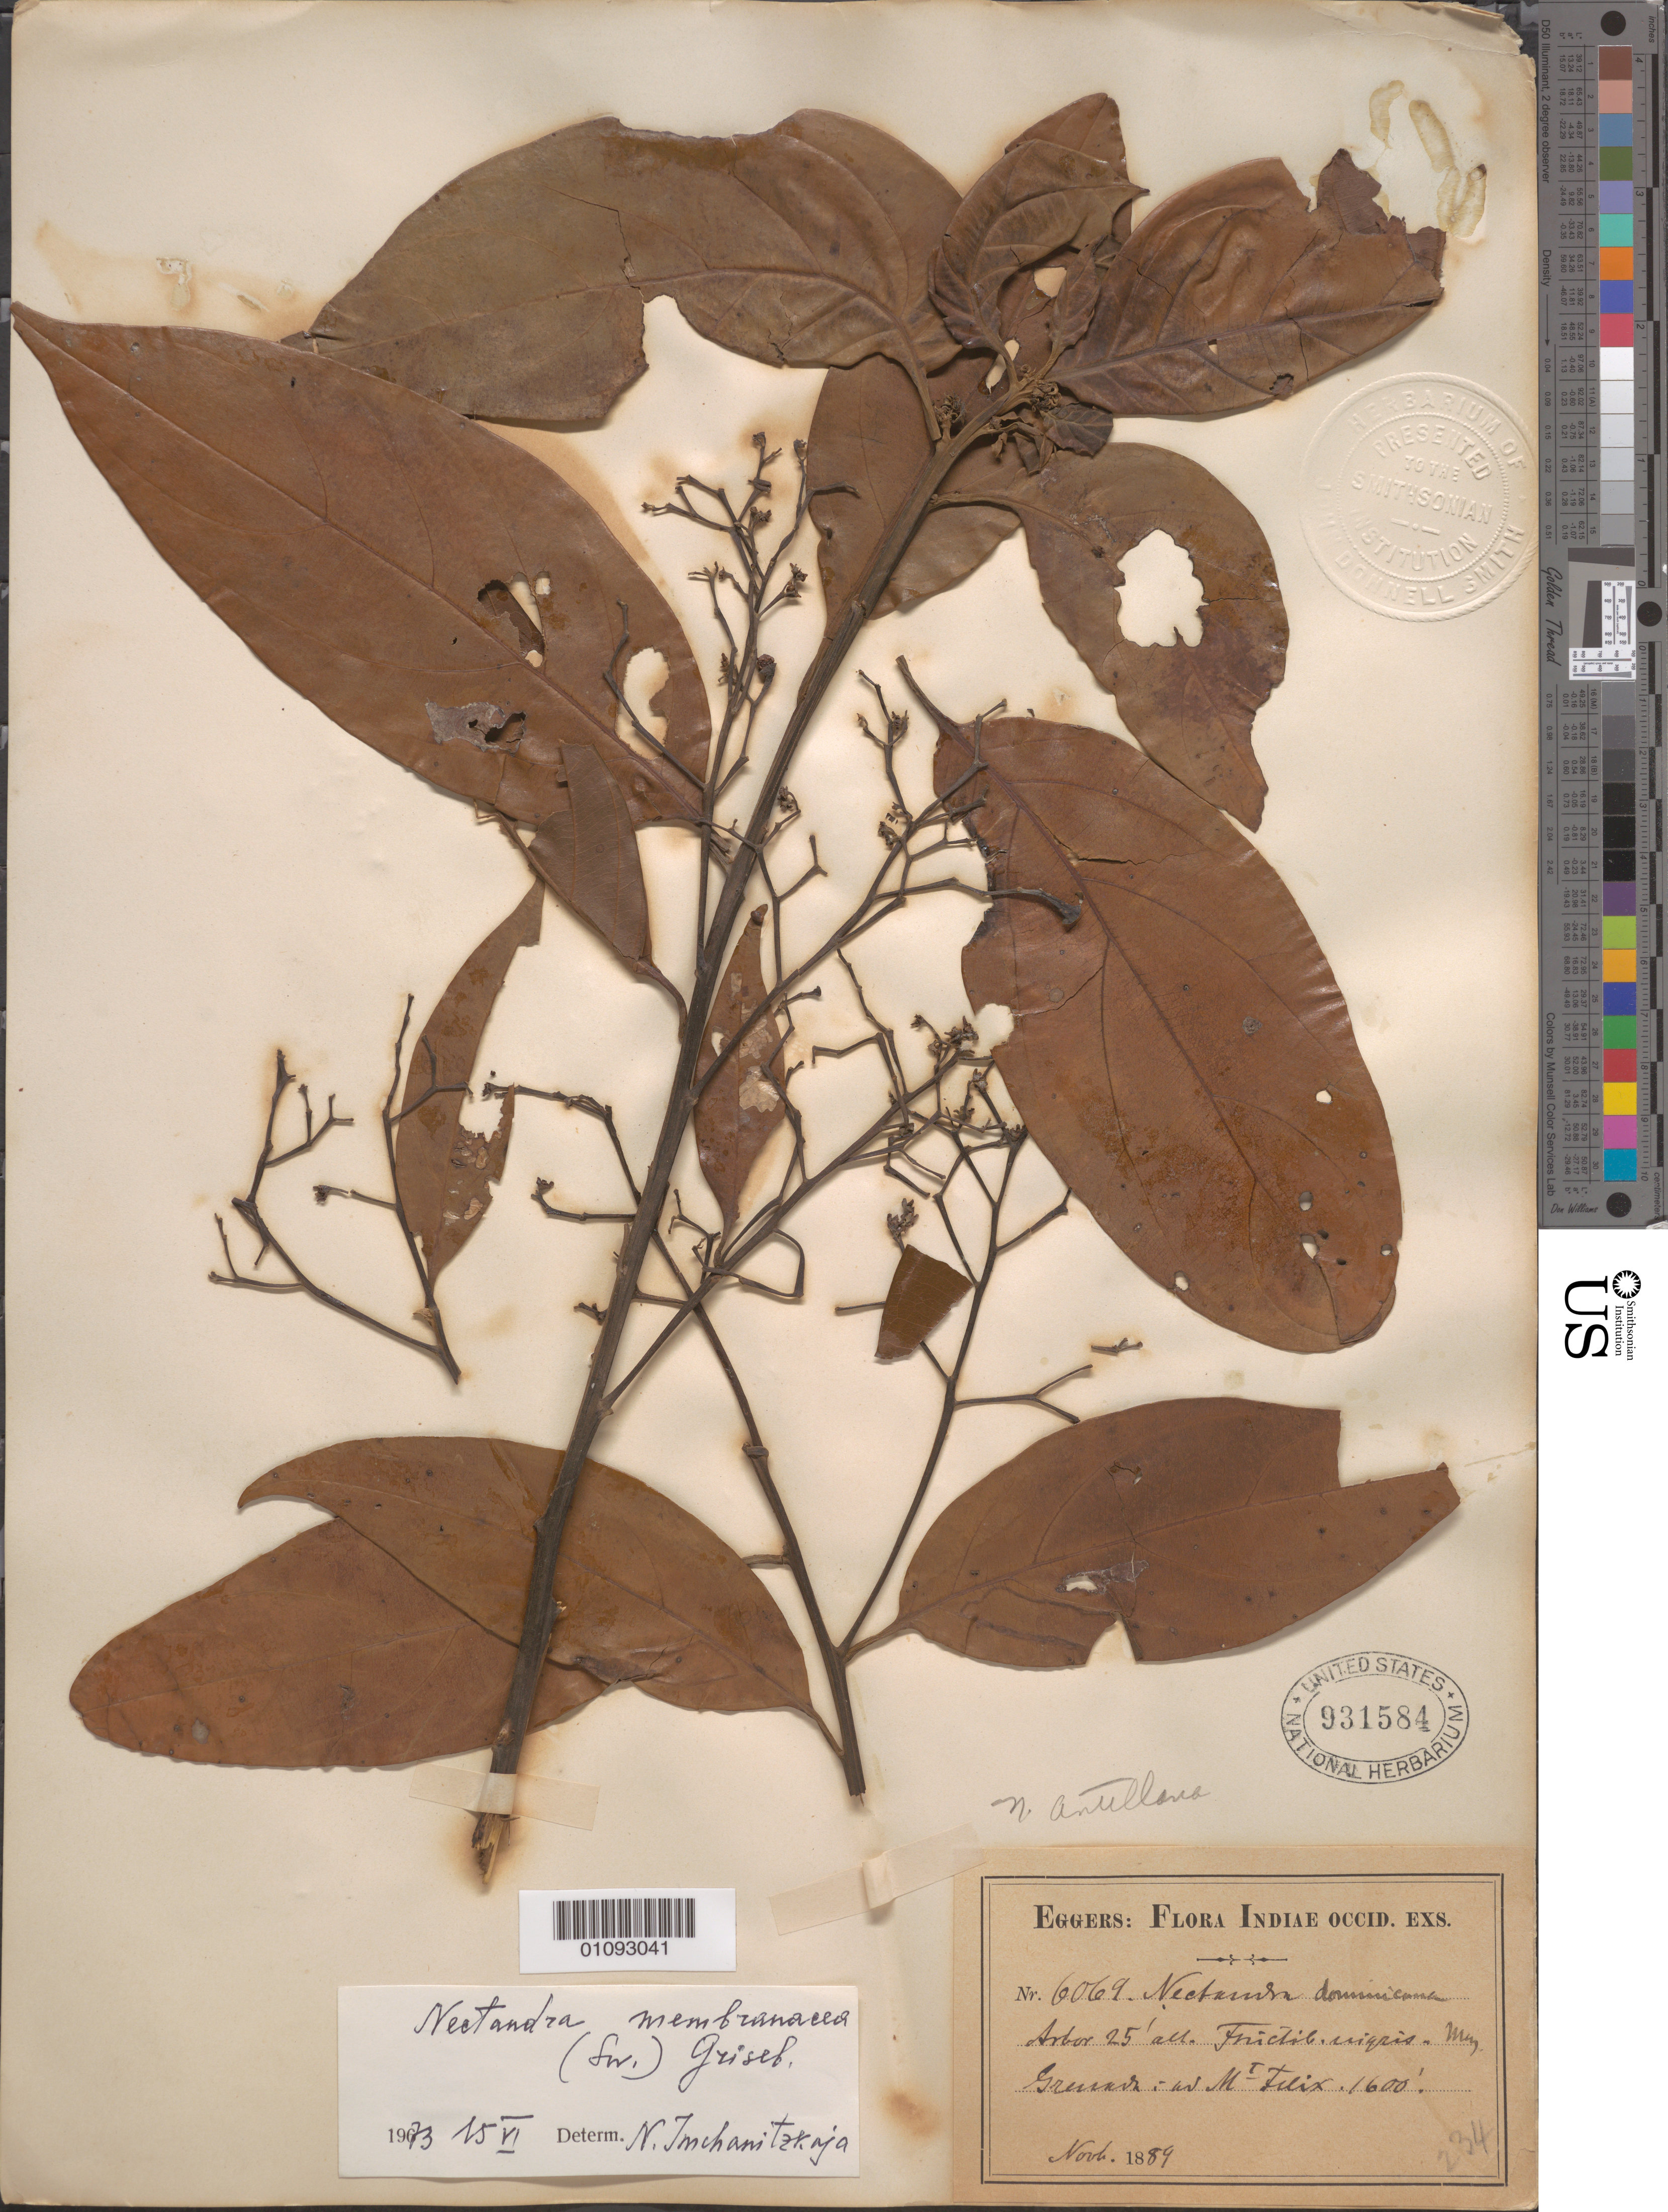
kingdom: Plantae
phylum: Tracheophyta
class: Magnoliopsida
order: Laurales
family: Lauraceae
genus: Nectandra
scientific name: Nectandra membranacea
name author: (Sw.) Griseb.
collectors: H. F. A. von Eggers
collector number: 6069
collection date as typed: Nov 1889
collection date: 1889-11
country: Dominica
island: Dominica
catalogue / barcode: US 931584